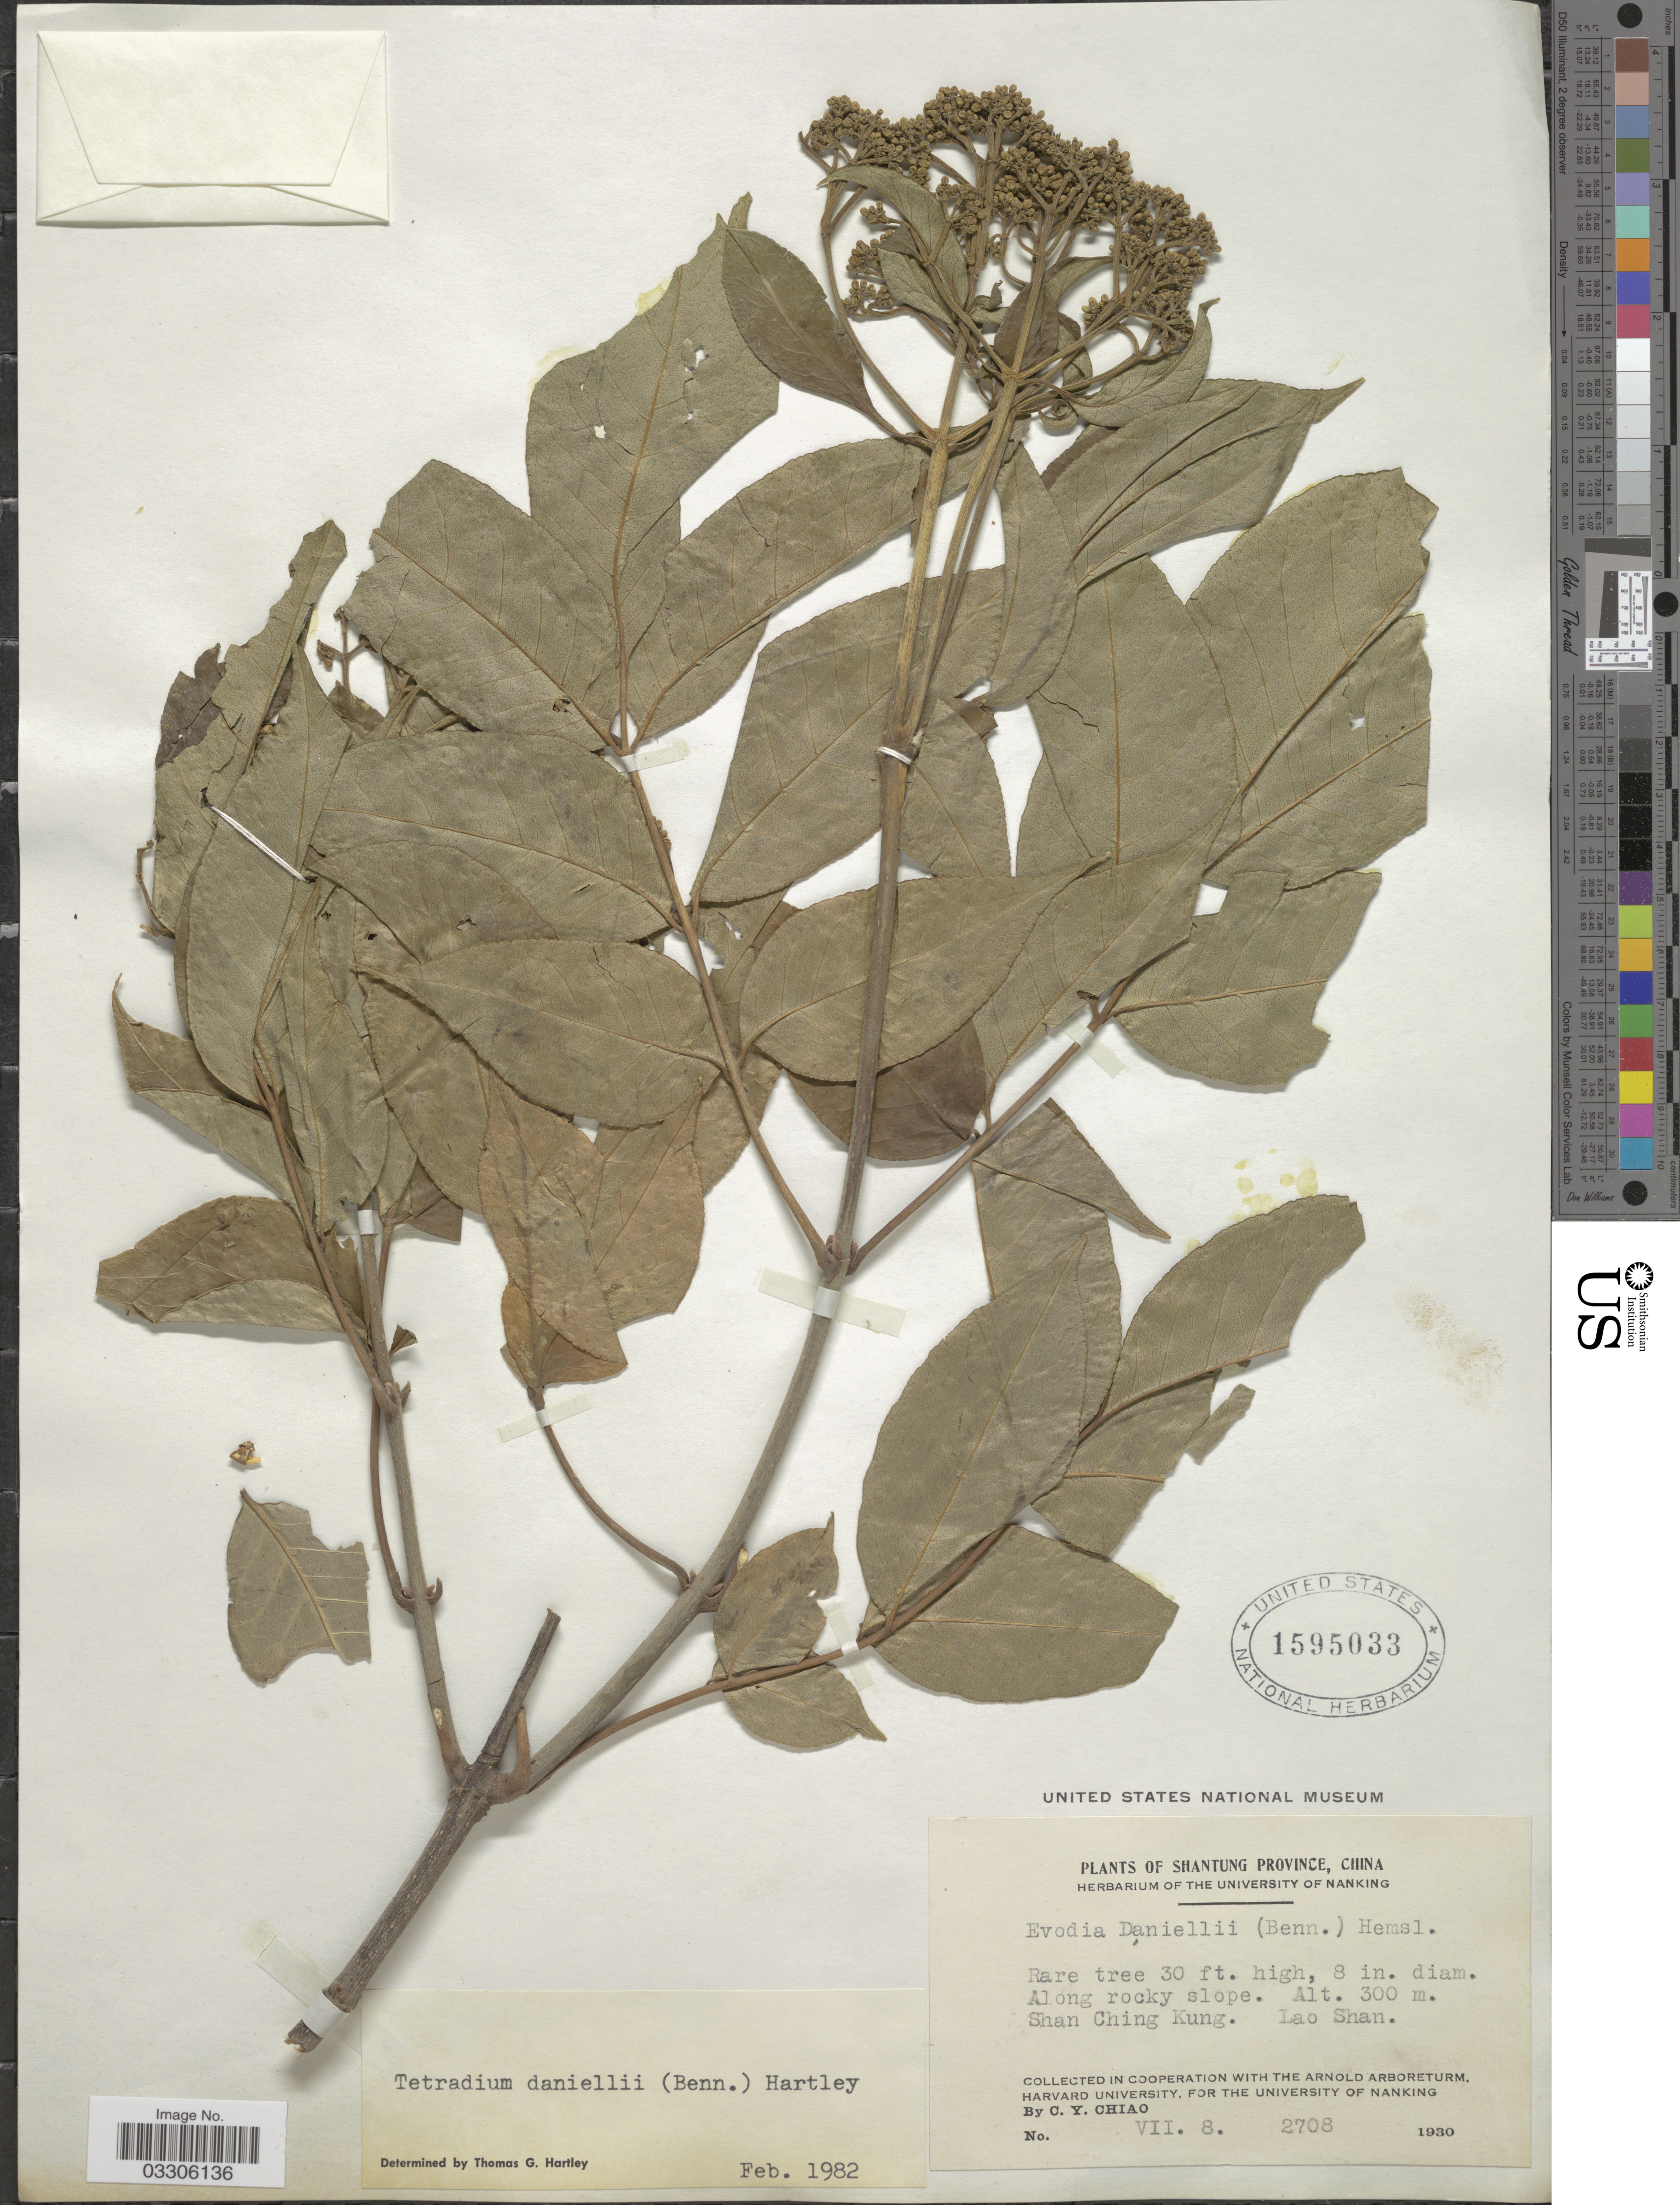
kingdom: Plantae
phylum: Tracheophyta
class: Magnoliopsida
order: Sapindales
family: Rutaceae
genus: Tetradium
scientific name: Tetradium daniellii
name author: (Benn.) T.G. Hartley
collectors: C. Y. Chiao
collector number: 2708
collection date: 1930-07-08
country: China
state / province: Shandong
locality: Shantung Province. Along rocky slope. Shan Ching Kung. Lao Shan.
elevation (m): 300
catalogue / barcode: US 1595033